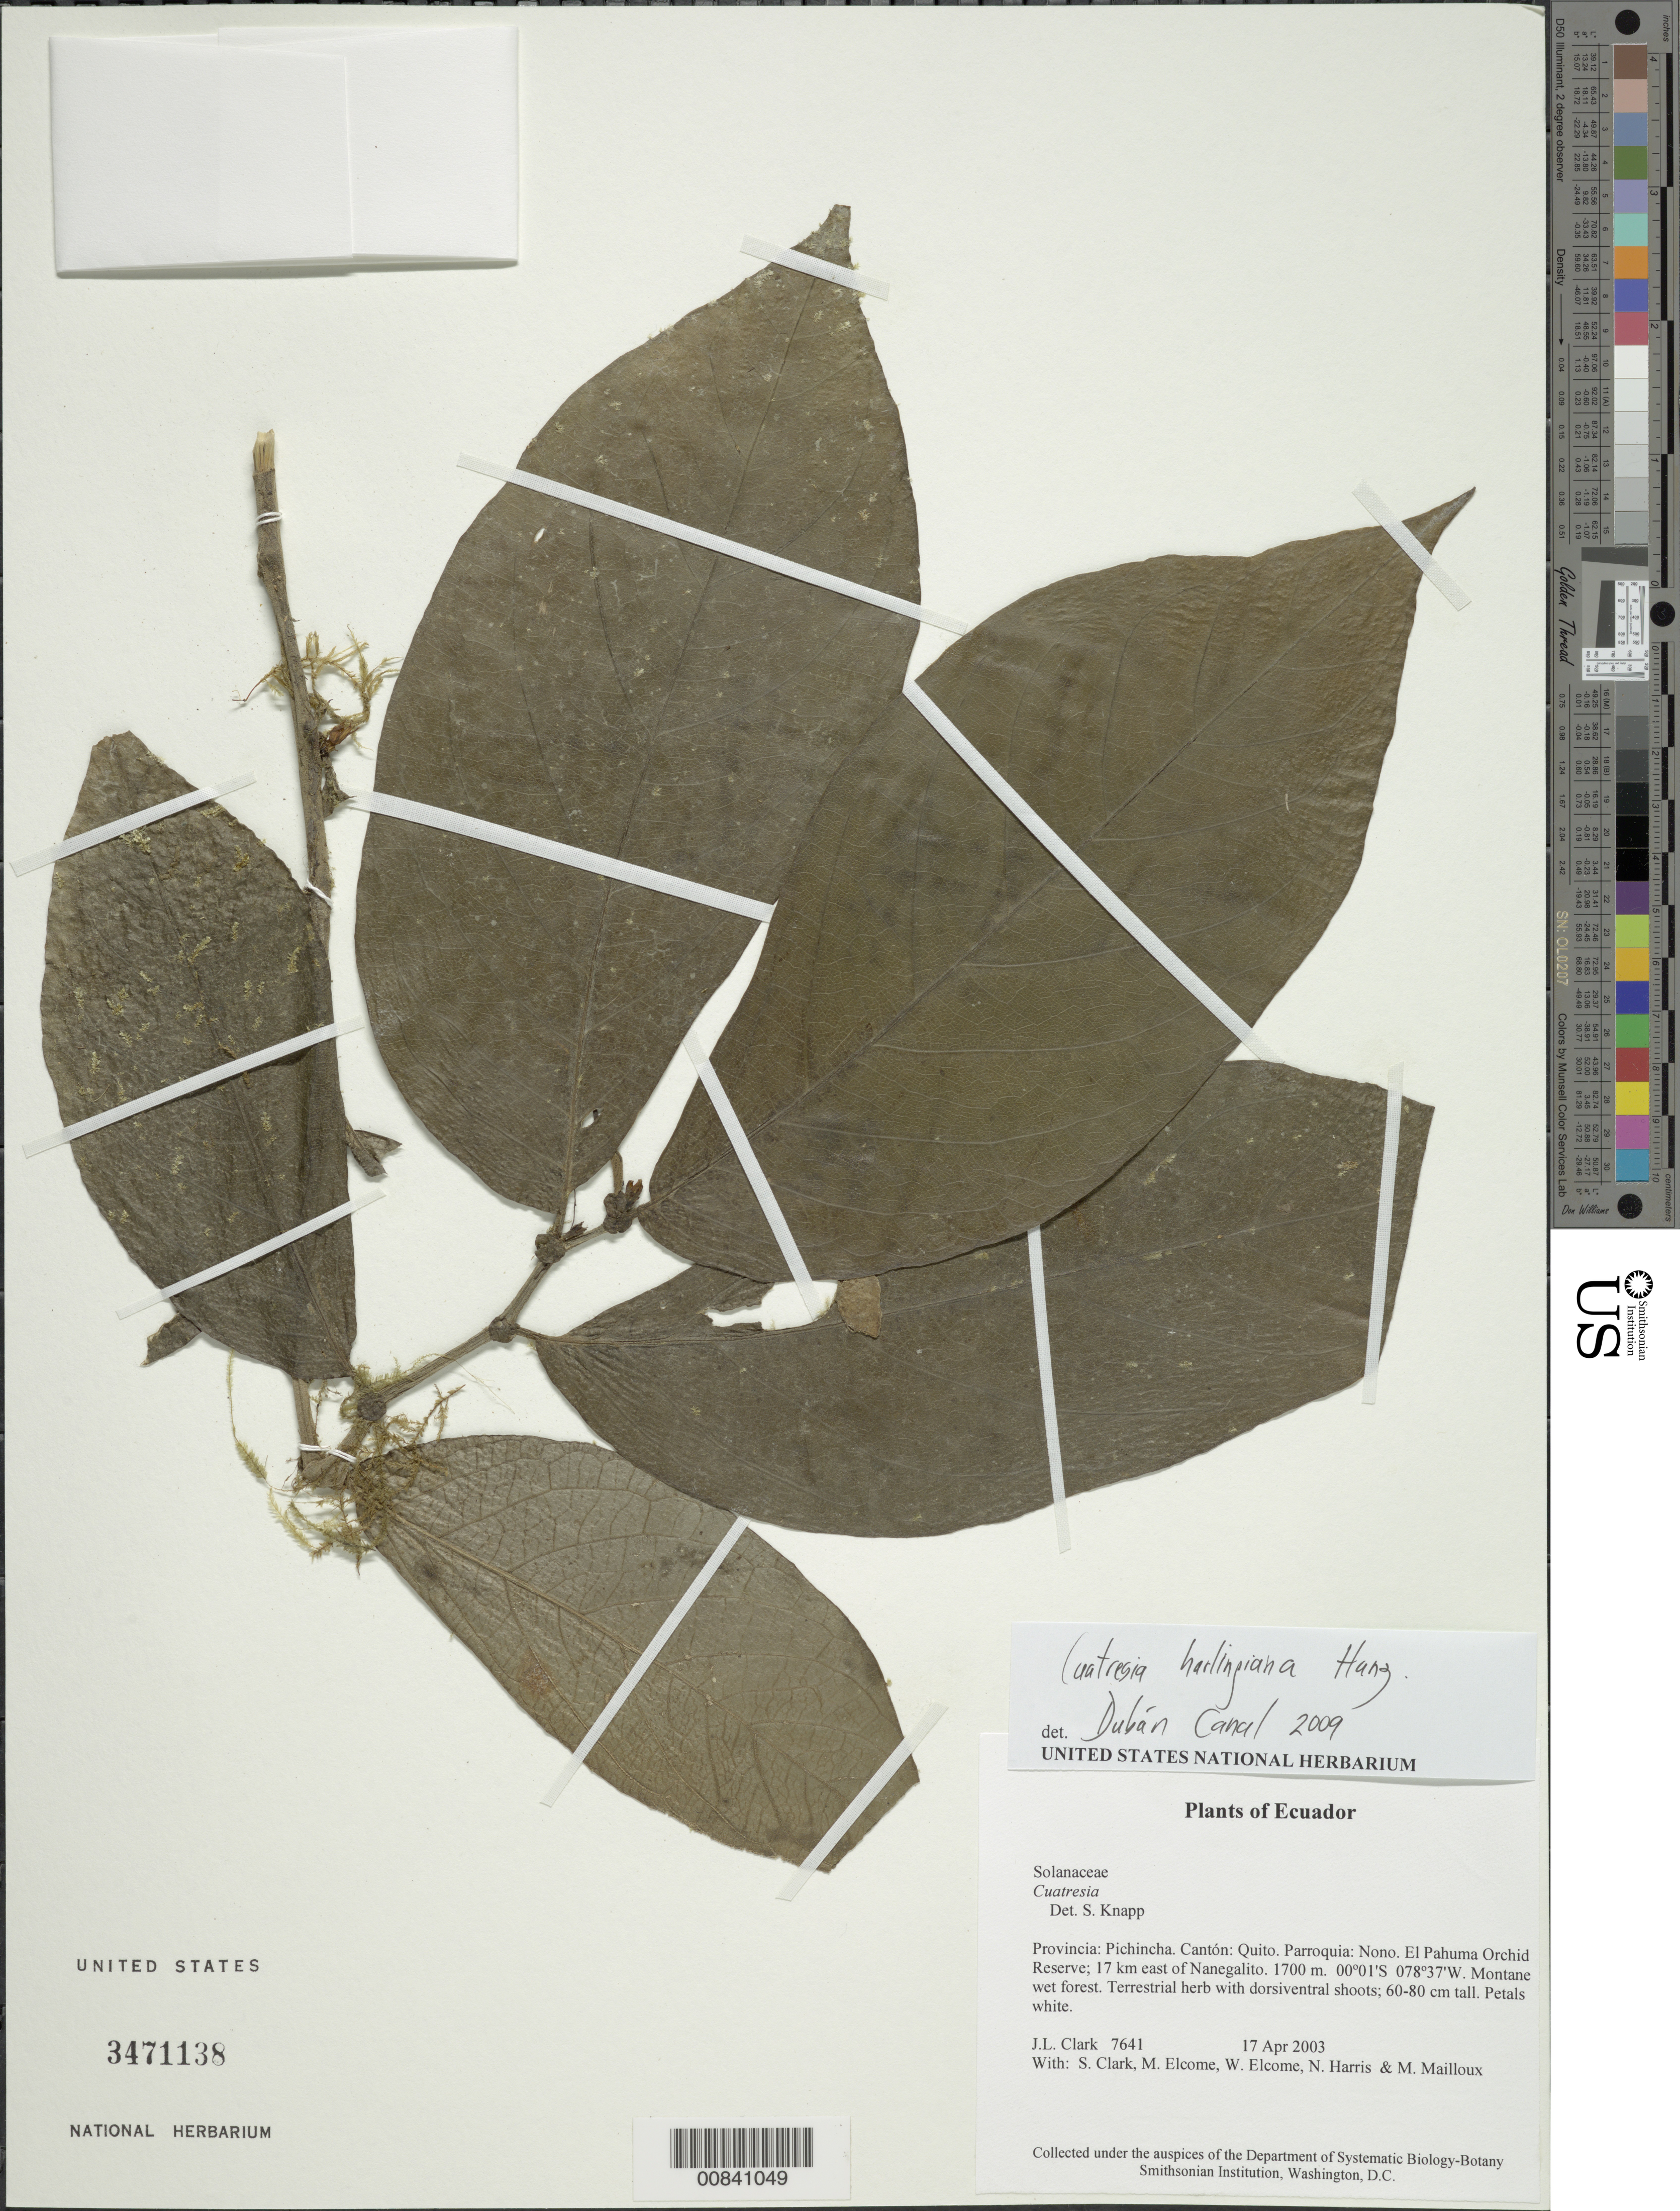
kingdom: Plantae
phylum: Tracheophyta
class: Magnoliopsida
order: Solanales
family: Solanaceae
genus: Cuatresia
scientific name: Cuatresia harlingiana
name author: Hunz.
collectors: J. J. Clark, S. Clark, M. Elcome, W. Elcome & et al.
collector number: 7641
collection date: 2003-04-17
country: Ecuador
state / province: Pichincha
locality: Cantón: Quito, Parroquia: Nono, El Pahuma Orchid Reserve, 17 km east of Nanegalito.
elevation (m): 1700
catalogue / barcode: US 3471138